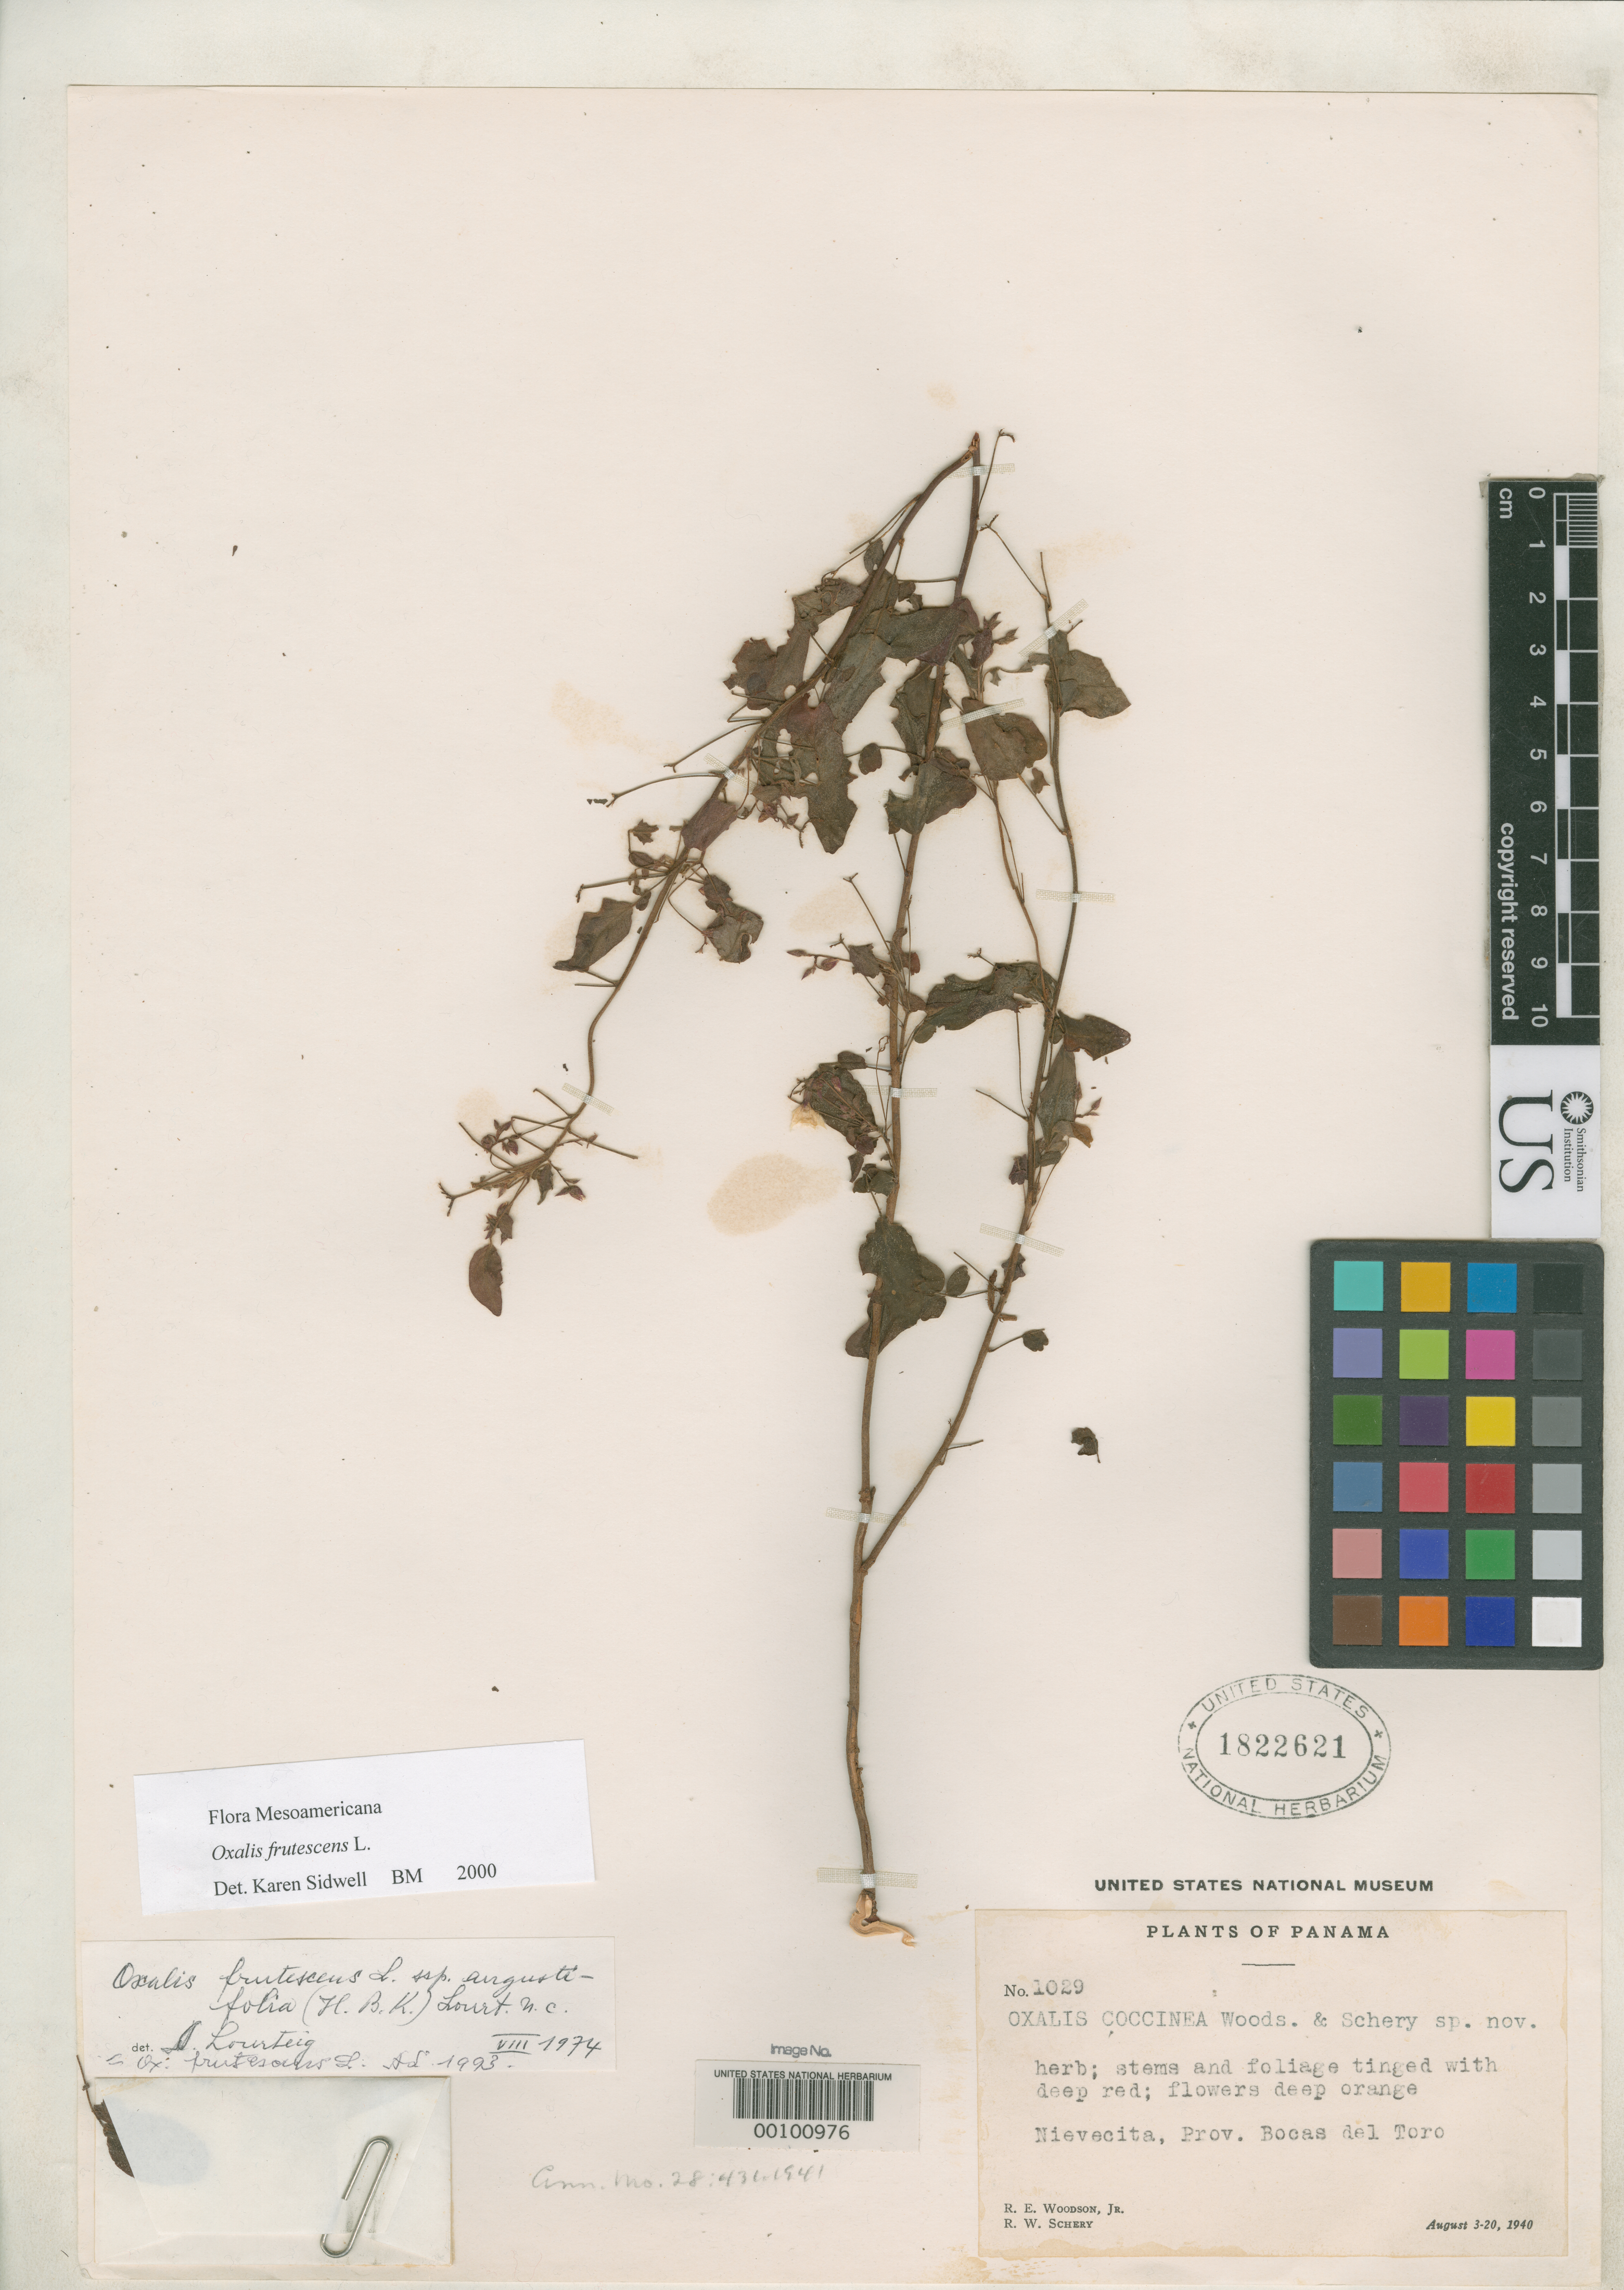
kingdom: Plantae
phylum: Tracheophyta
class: Magnoliopsida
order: Oxalidales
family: Oxalidaceae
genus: Oxalis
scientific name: Oxalis coccinea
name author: Woodson & Schery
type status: Isotype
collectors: R. E. Woodson & R. W. Schery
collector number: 1029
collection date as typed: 03 Aug 1940 to 20 Aug 1940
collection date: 1940-08-03/1940-08-20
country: Panama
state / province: Bocas del Toro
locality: Near Nievecita.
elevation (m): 50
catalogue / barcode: US 1822621